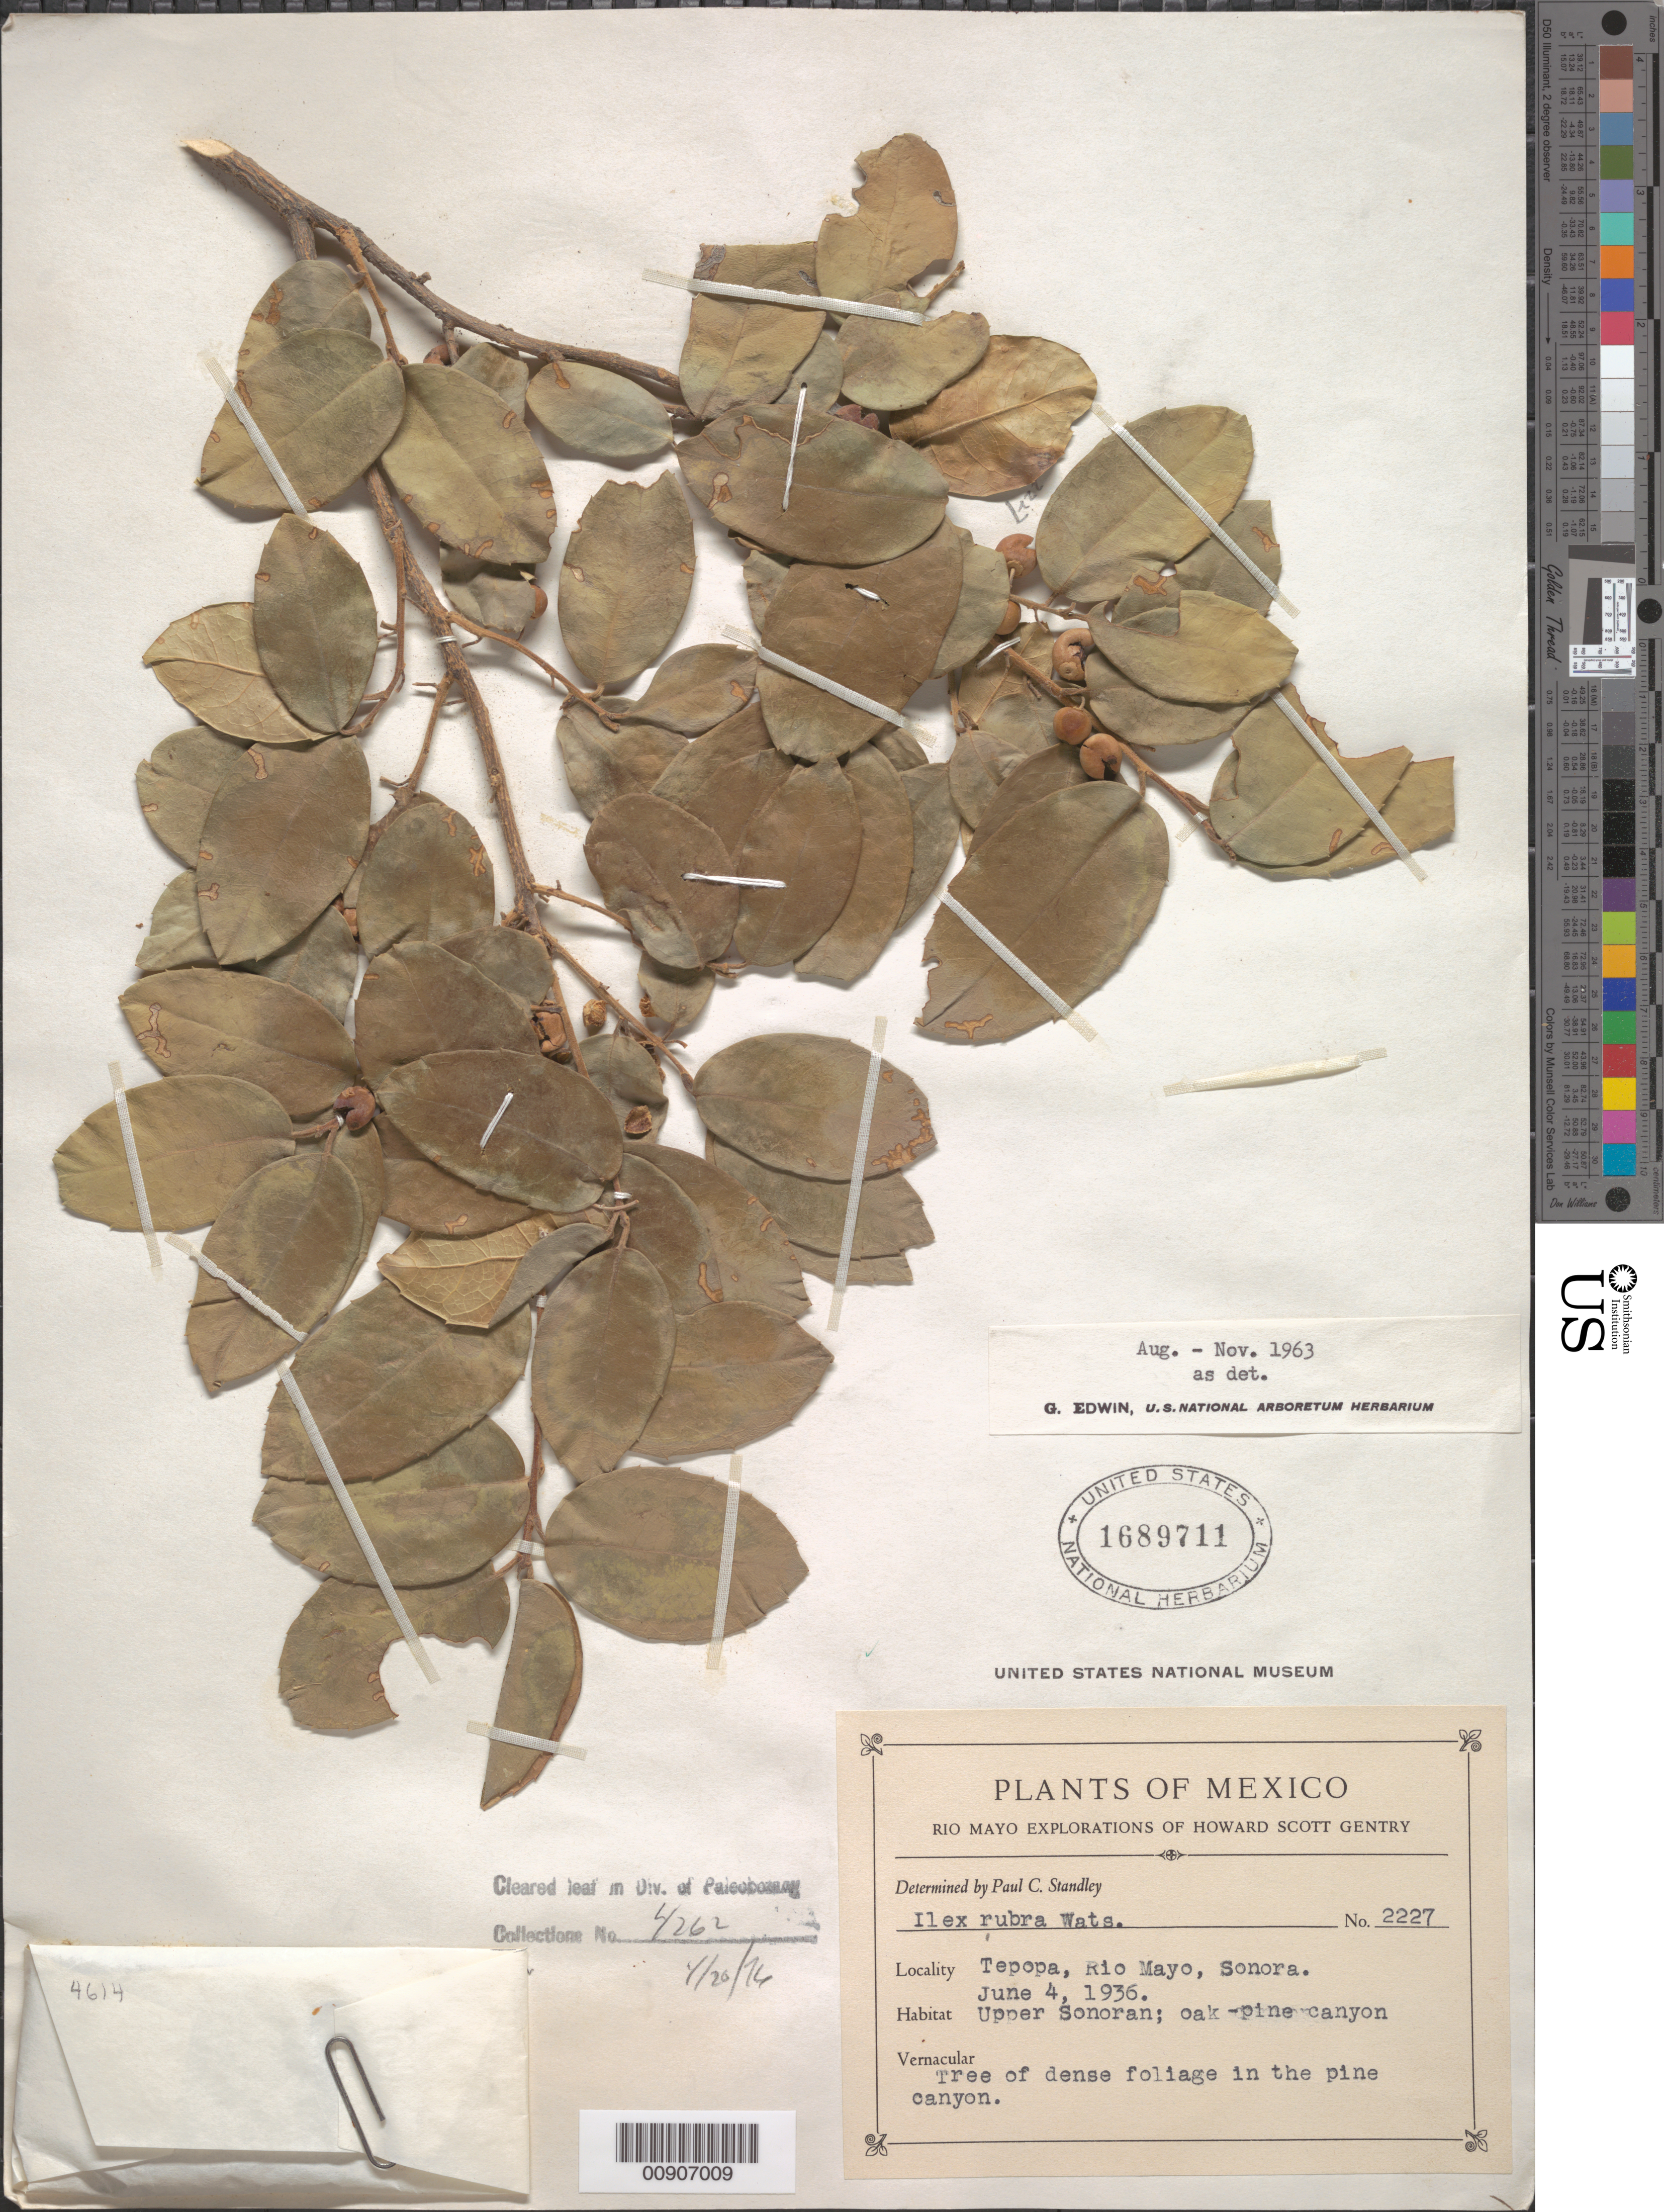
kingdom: Plantae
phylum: Tracheophyta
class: Magnoliopsida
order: Aquifoliales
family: Aquifoliaceae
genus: Ilex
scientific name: Ilex rubra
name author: S. Watson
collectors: H. S. Gentry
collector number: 2227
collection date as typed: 04 Jun 1936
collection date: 1936-06-04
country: Mexico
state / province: Sonora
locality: Tepopa, Río Mayo, Sonora.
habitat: In pine canyon. Upper Sonoran; oak-pine canyon.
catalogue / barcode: US 1689711